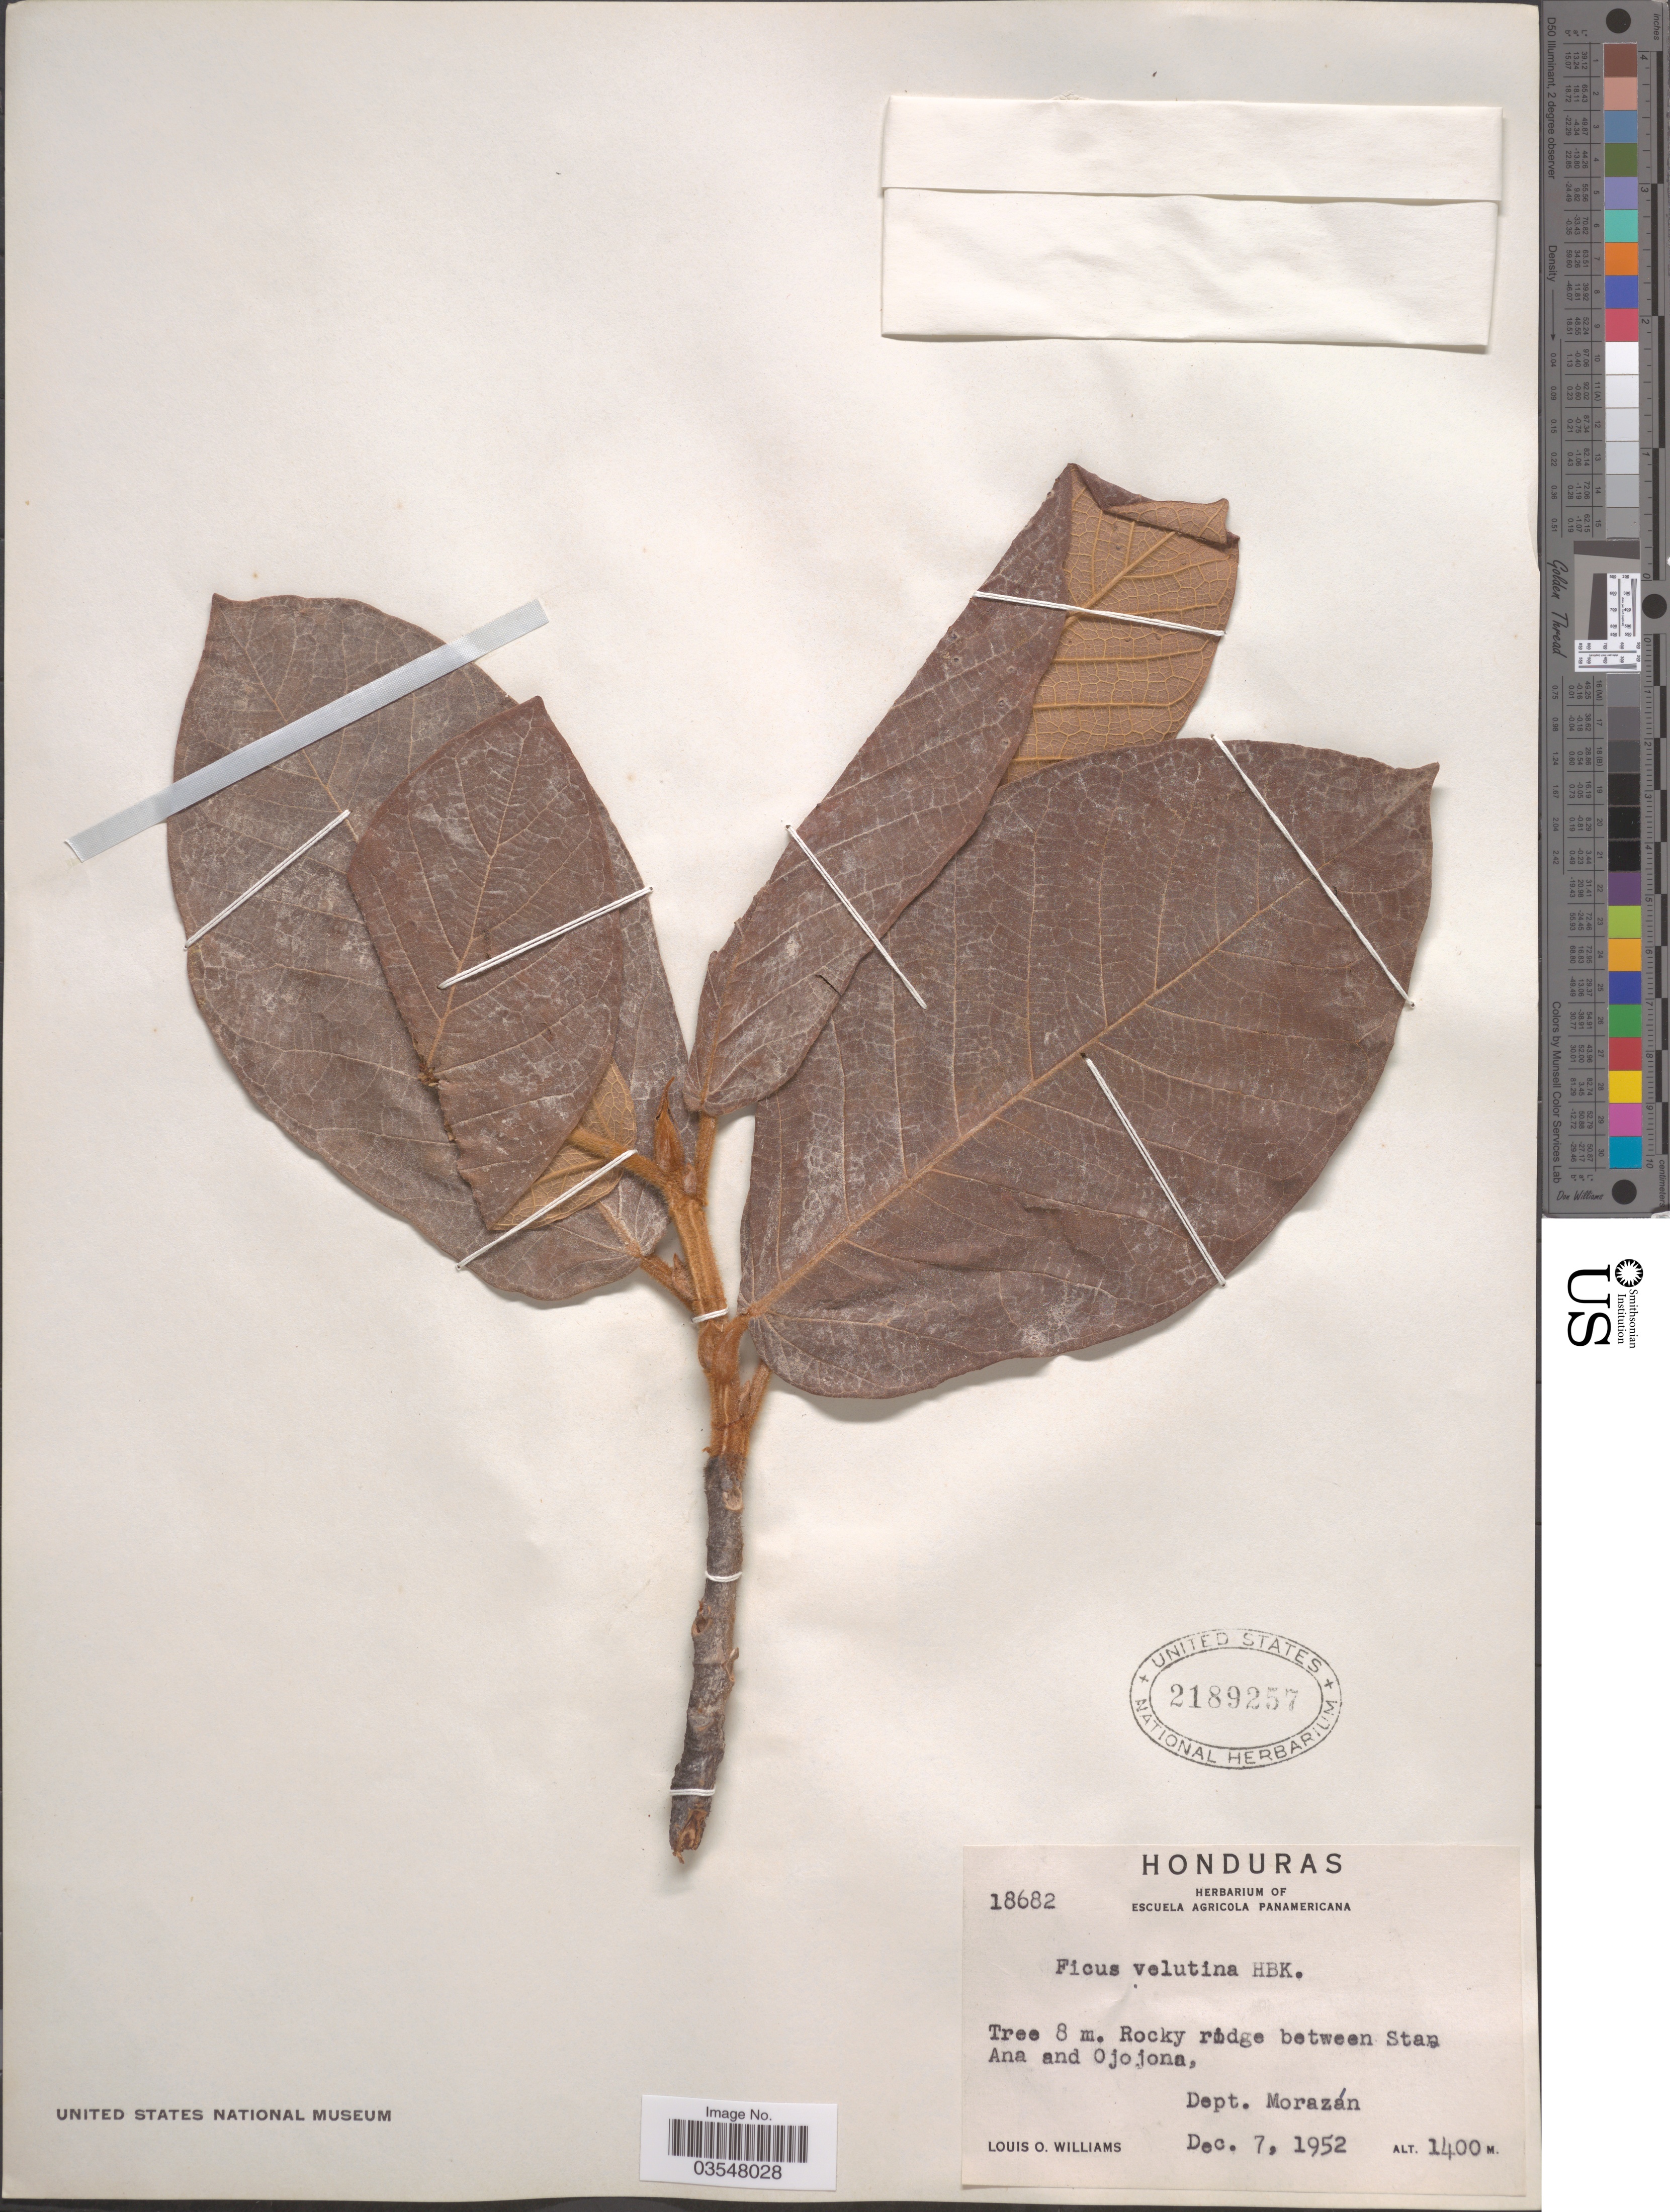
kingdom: Plantae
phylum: Tracheophyta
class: Magnoliopsida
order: Rosales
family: Moraceae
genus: Ficus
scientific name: Ficus velutina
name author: Humb. & Bonpl. ex Willd.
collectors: L. O. Williams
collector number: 18682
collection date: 1952-12-07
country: Honduras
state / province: Fco. Morazán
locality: Rocky ridge between Stan Ana and Ojojona, Dept. Morazán.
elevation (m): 1400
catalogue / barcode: US 2189257